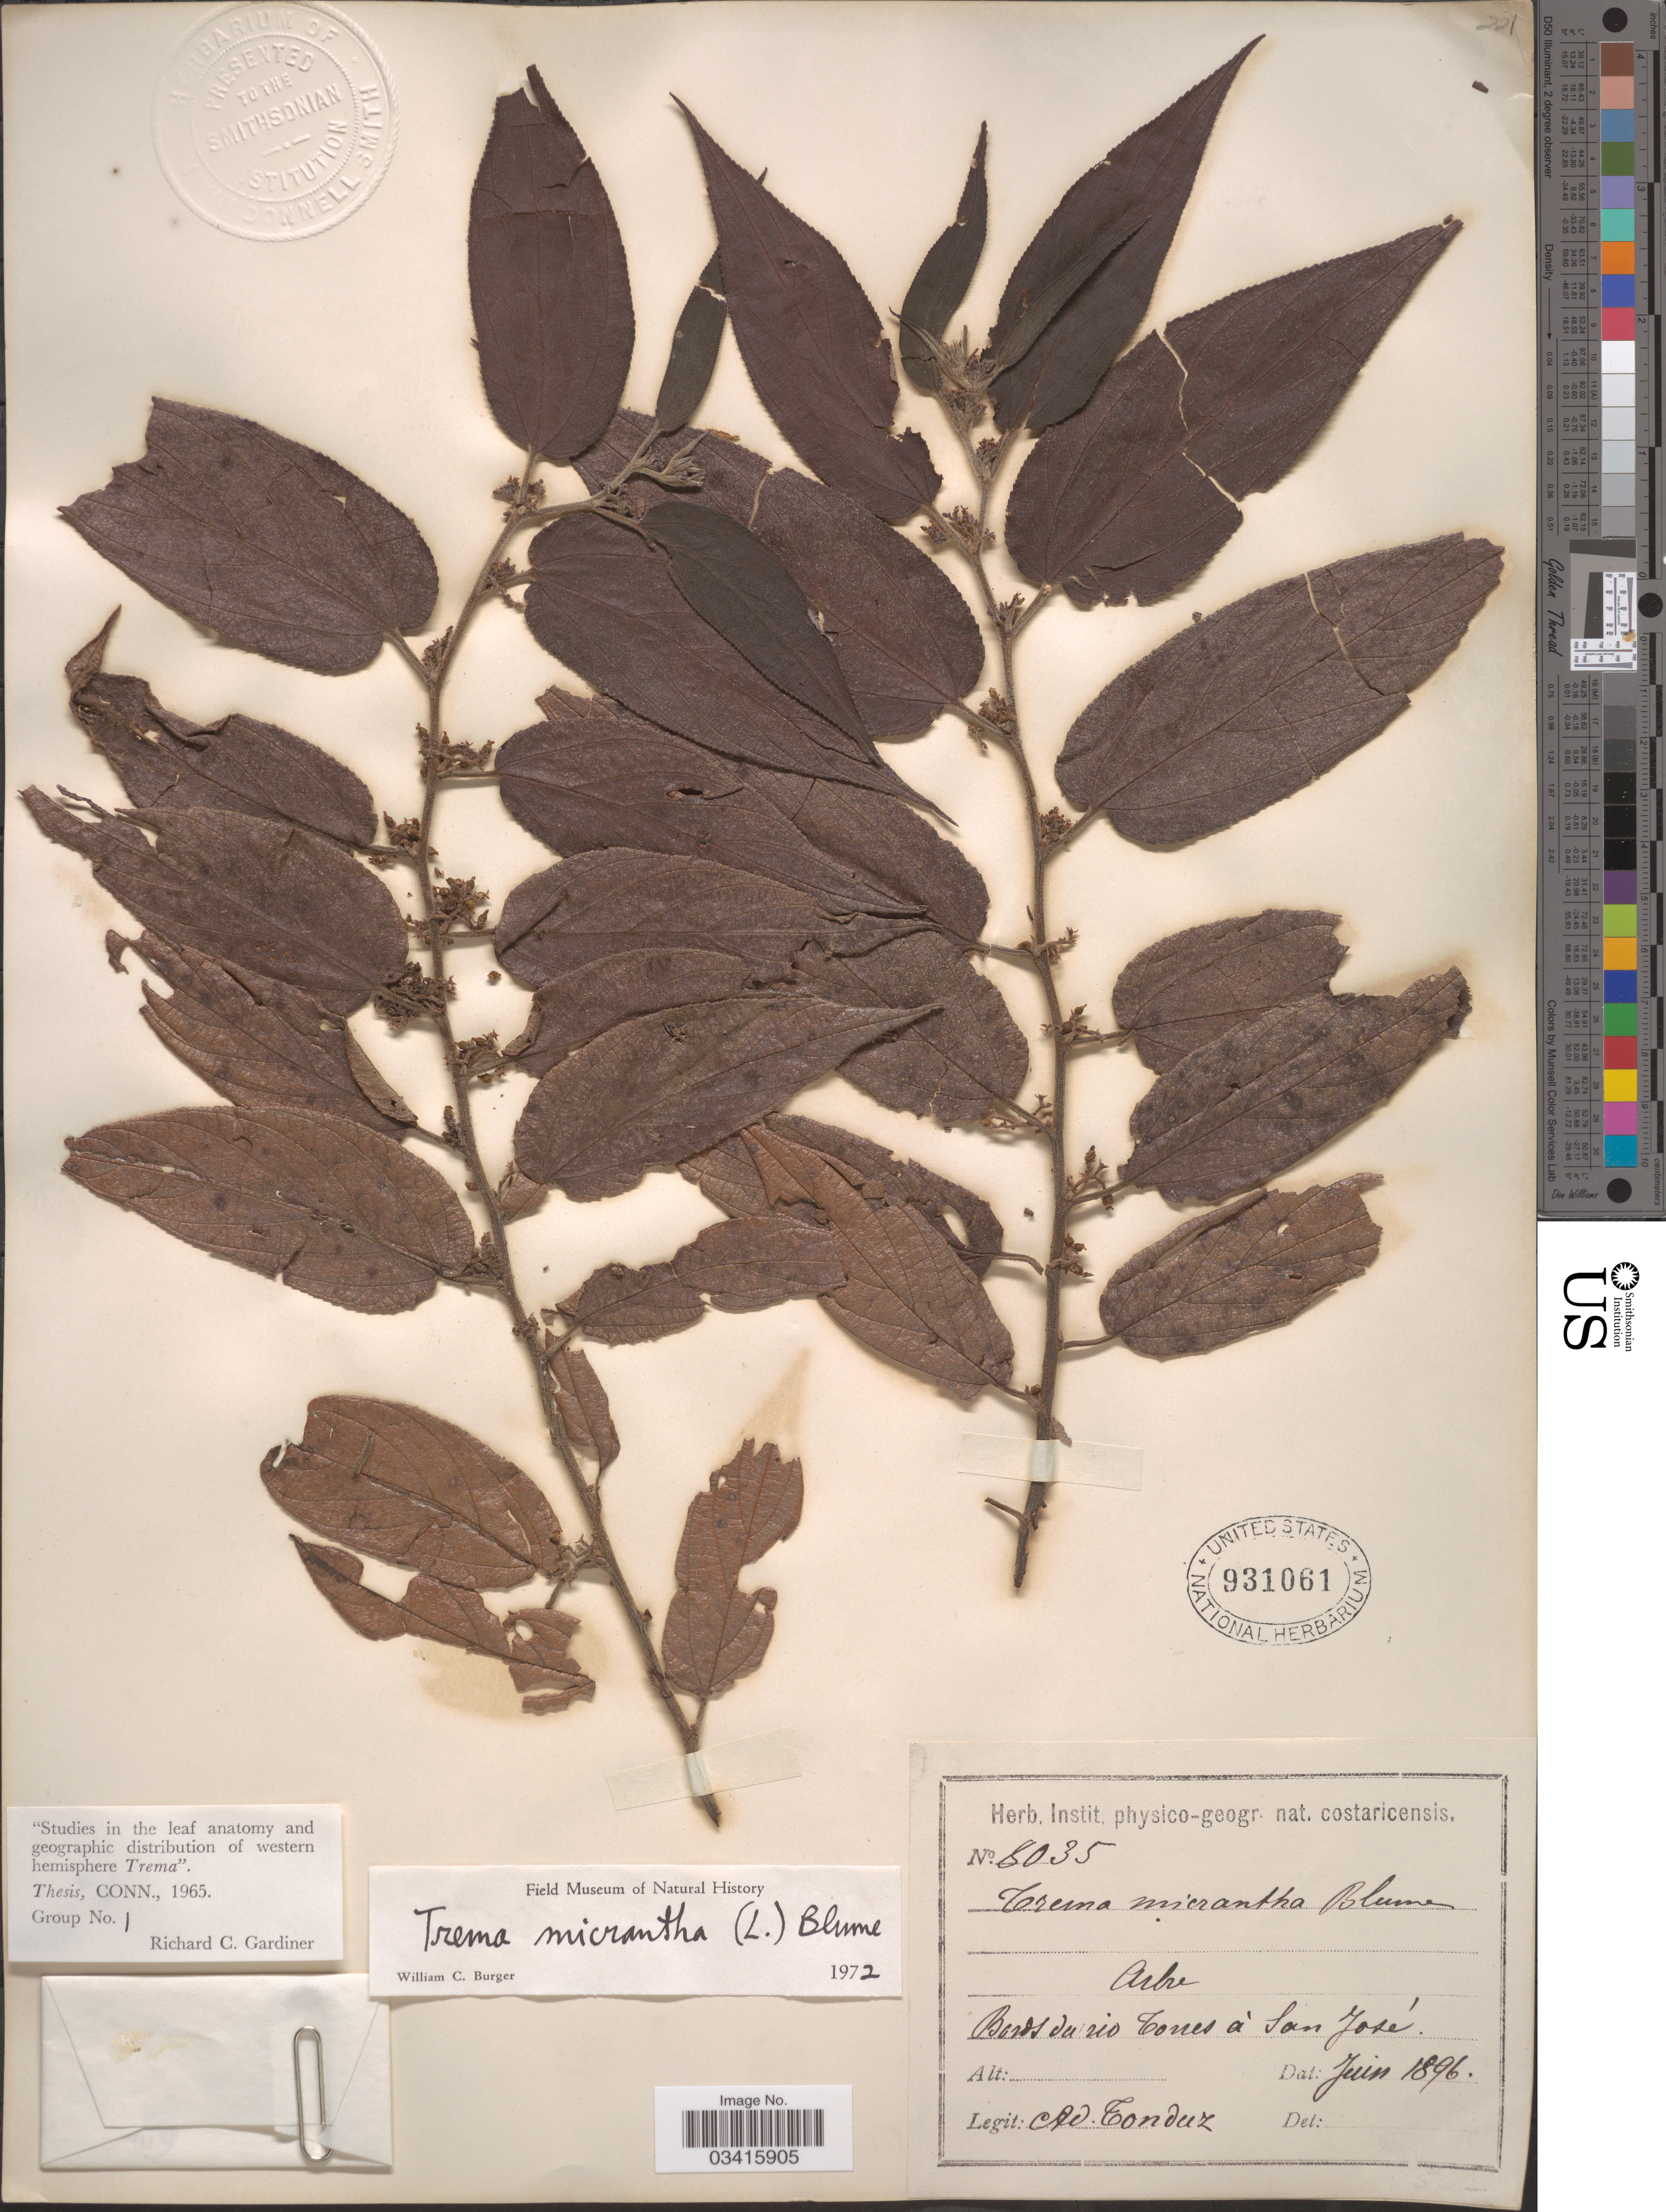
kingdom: Plantae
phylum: Tracheophyta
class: Magnoliopsida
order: Rosales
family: Cannabaceae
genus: Trema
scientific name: Trema micranthum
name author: (L.) Blume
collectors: A. Tonduz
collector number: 8035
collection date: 1896-06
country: Costa Rica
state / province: San José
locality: Bords du rio Torres à San José.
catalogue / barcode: US 931061